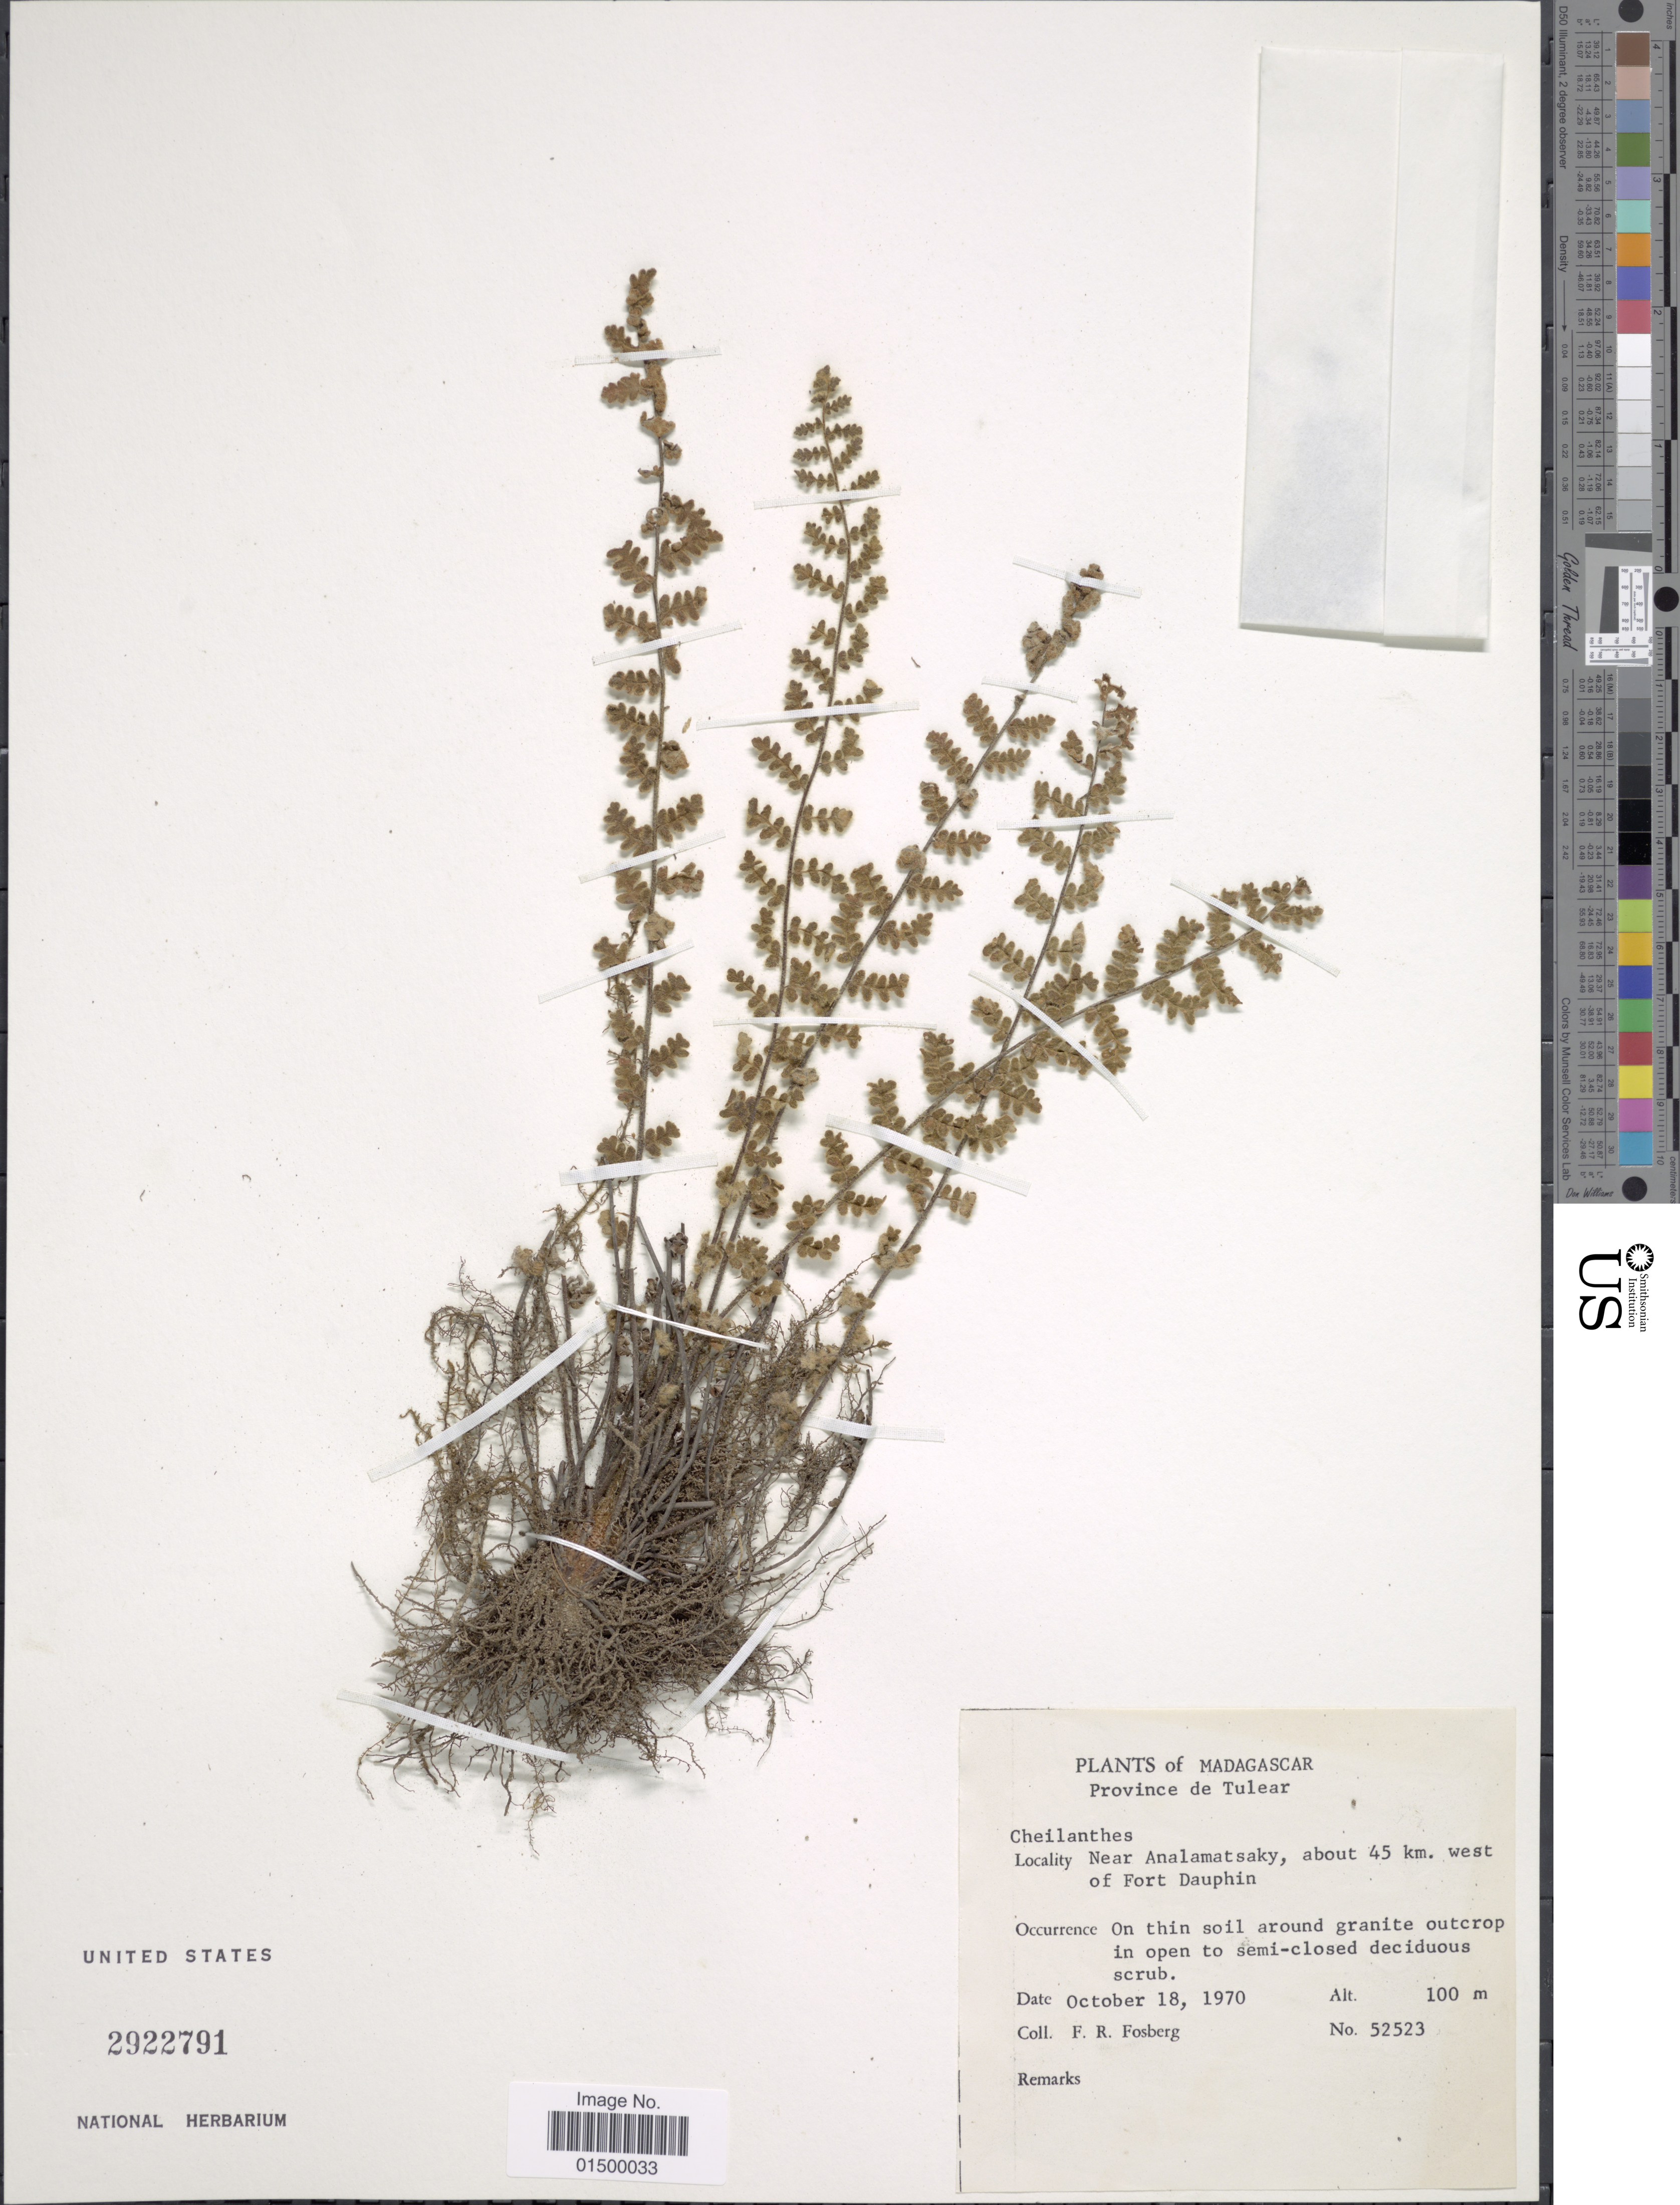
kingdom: Plantae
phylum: Tracheophyta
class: Polypodiopsida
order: Polypodiales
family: Pteridaceae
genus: Cheilanthes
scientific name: Cheilanthes sp.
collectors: F. R. Fosberg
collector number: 52523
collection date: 1970-10-18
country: Madagascar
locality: Province de Tulear. Near Analamatssky, about 45 km. west of Fort Dauphin.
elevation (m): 100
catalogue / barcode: US 2922791